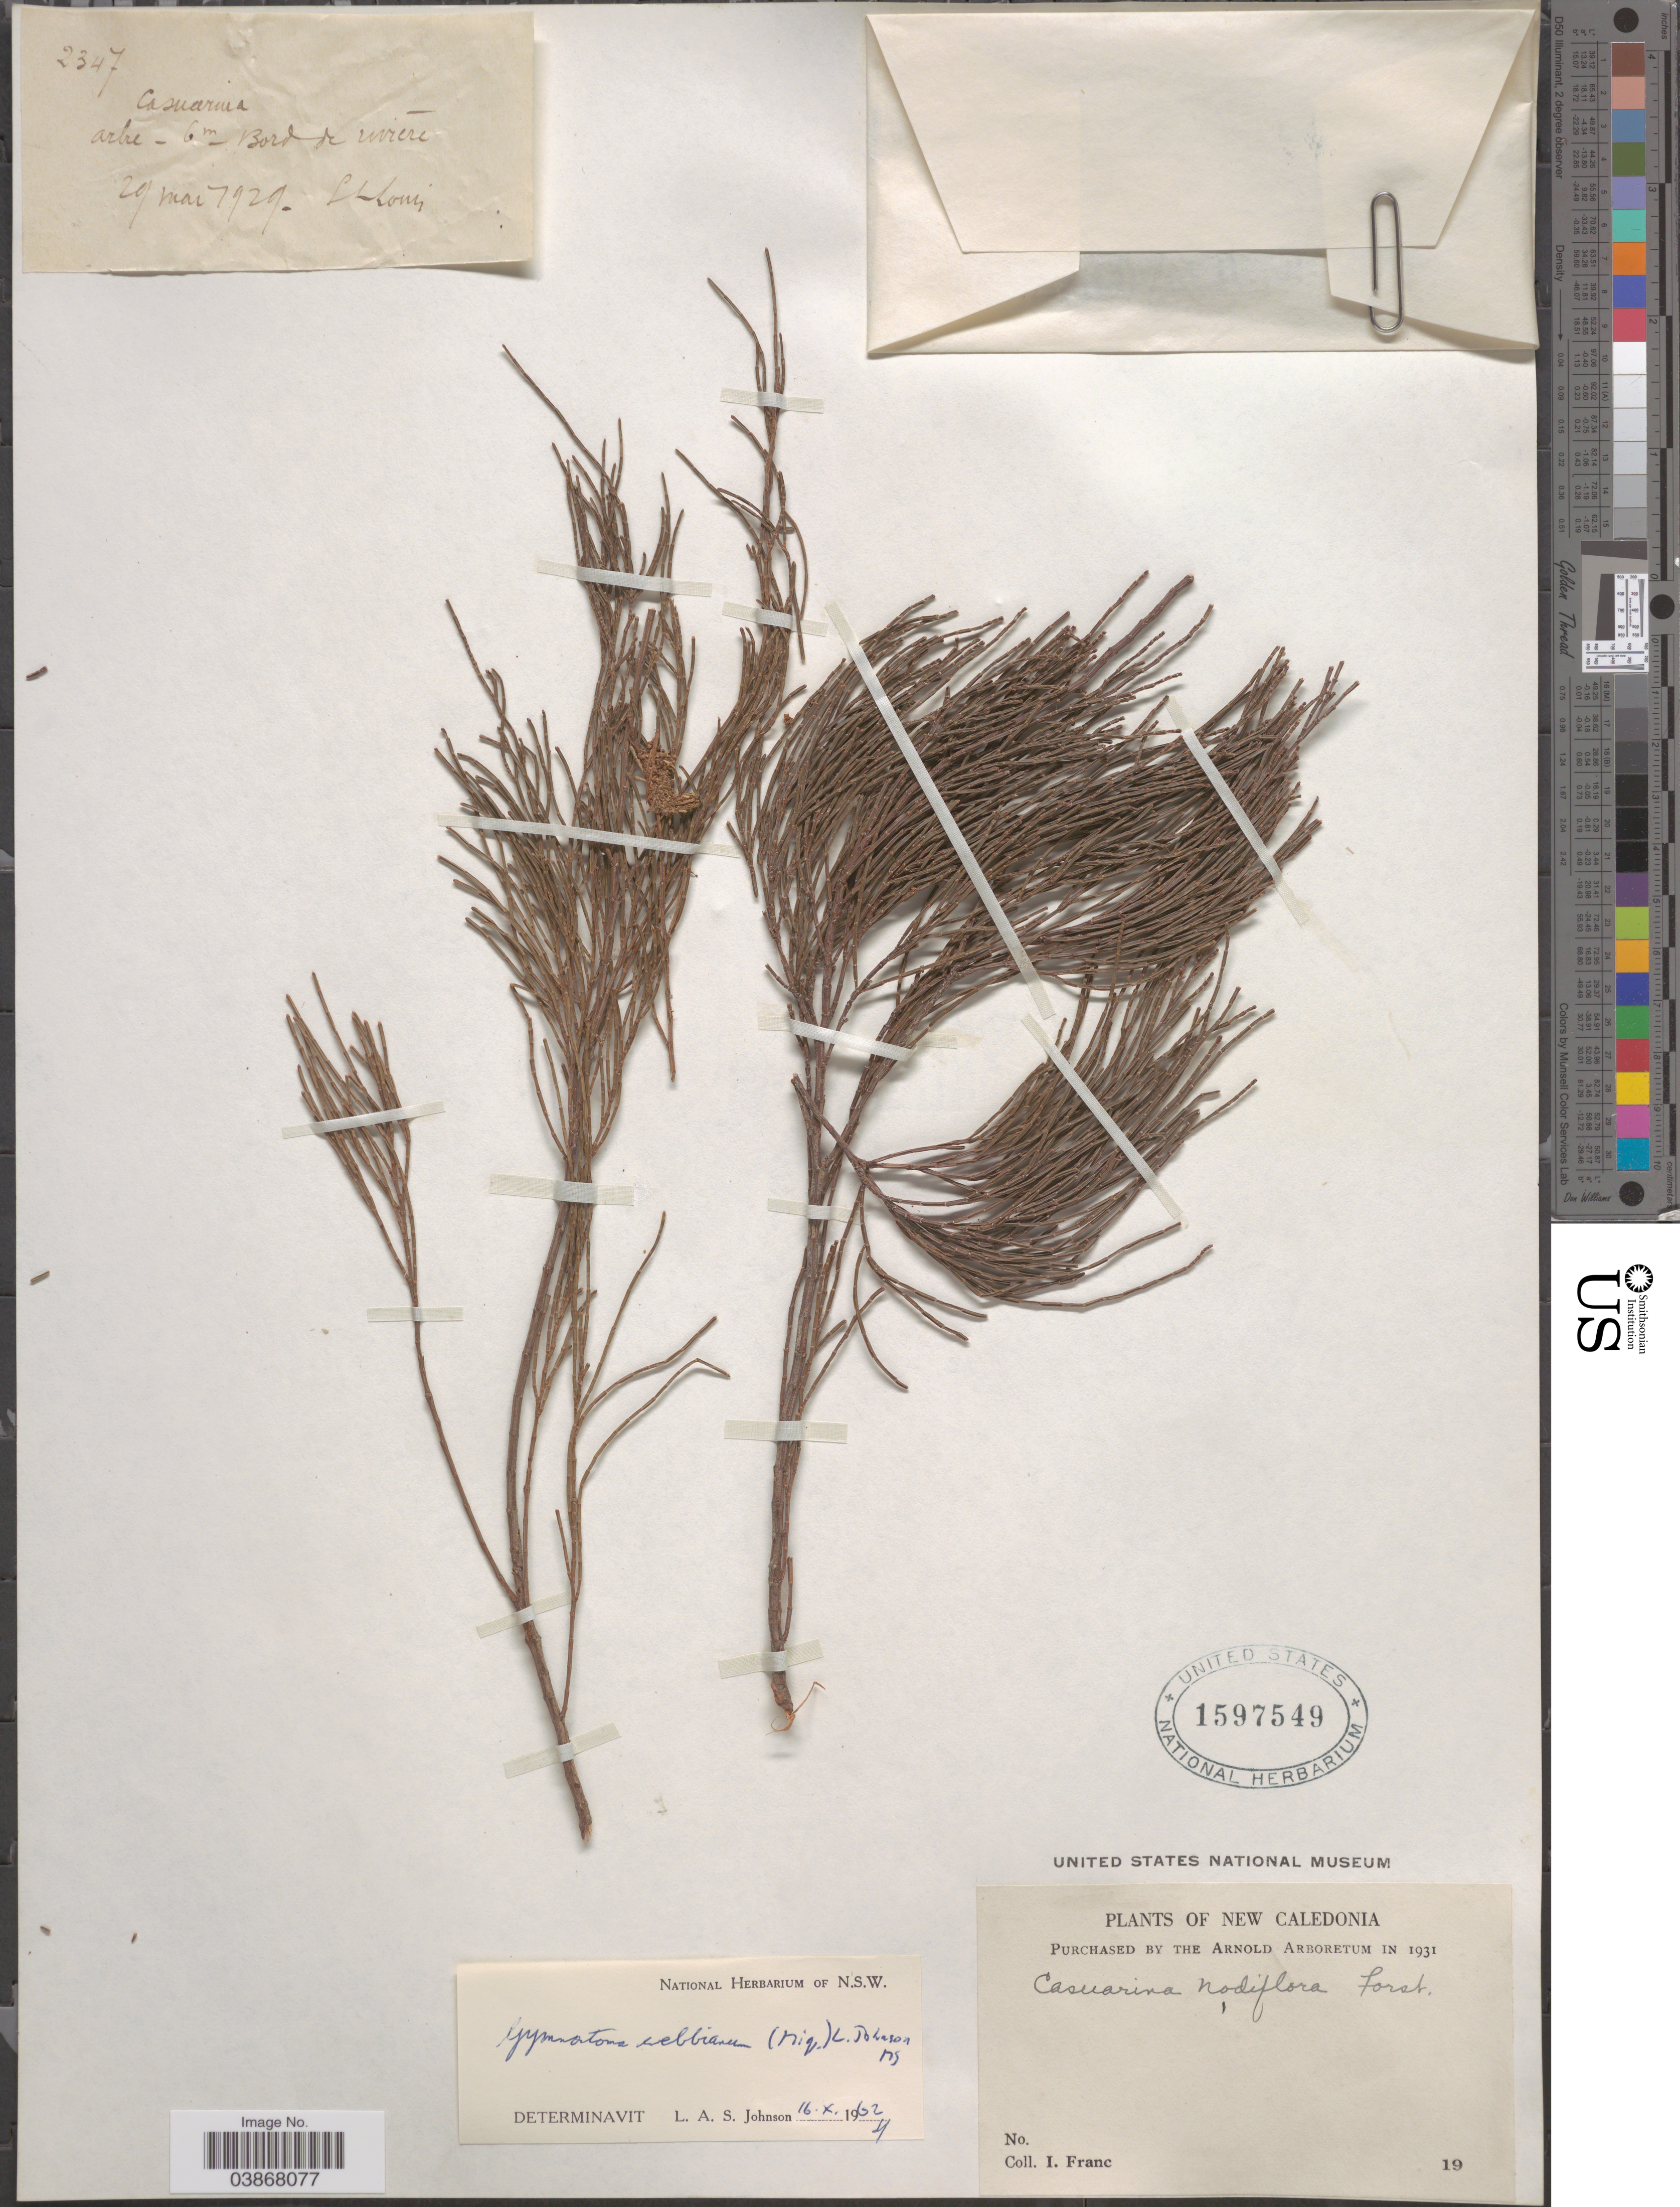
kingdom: Plantae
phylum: Tracheophyta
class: Magnoliopsida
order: Fagales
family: Casuarinaceae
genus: Gymnostoma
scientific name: Gymnostoma webbianum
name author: (Miq.) L.A.S. Johnson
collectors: I. Franc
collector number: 2347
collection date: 1929-03-29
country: New Caledonia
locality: Bord de riviere St. Louis.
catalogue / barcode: US 1597549